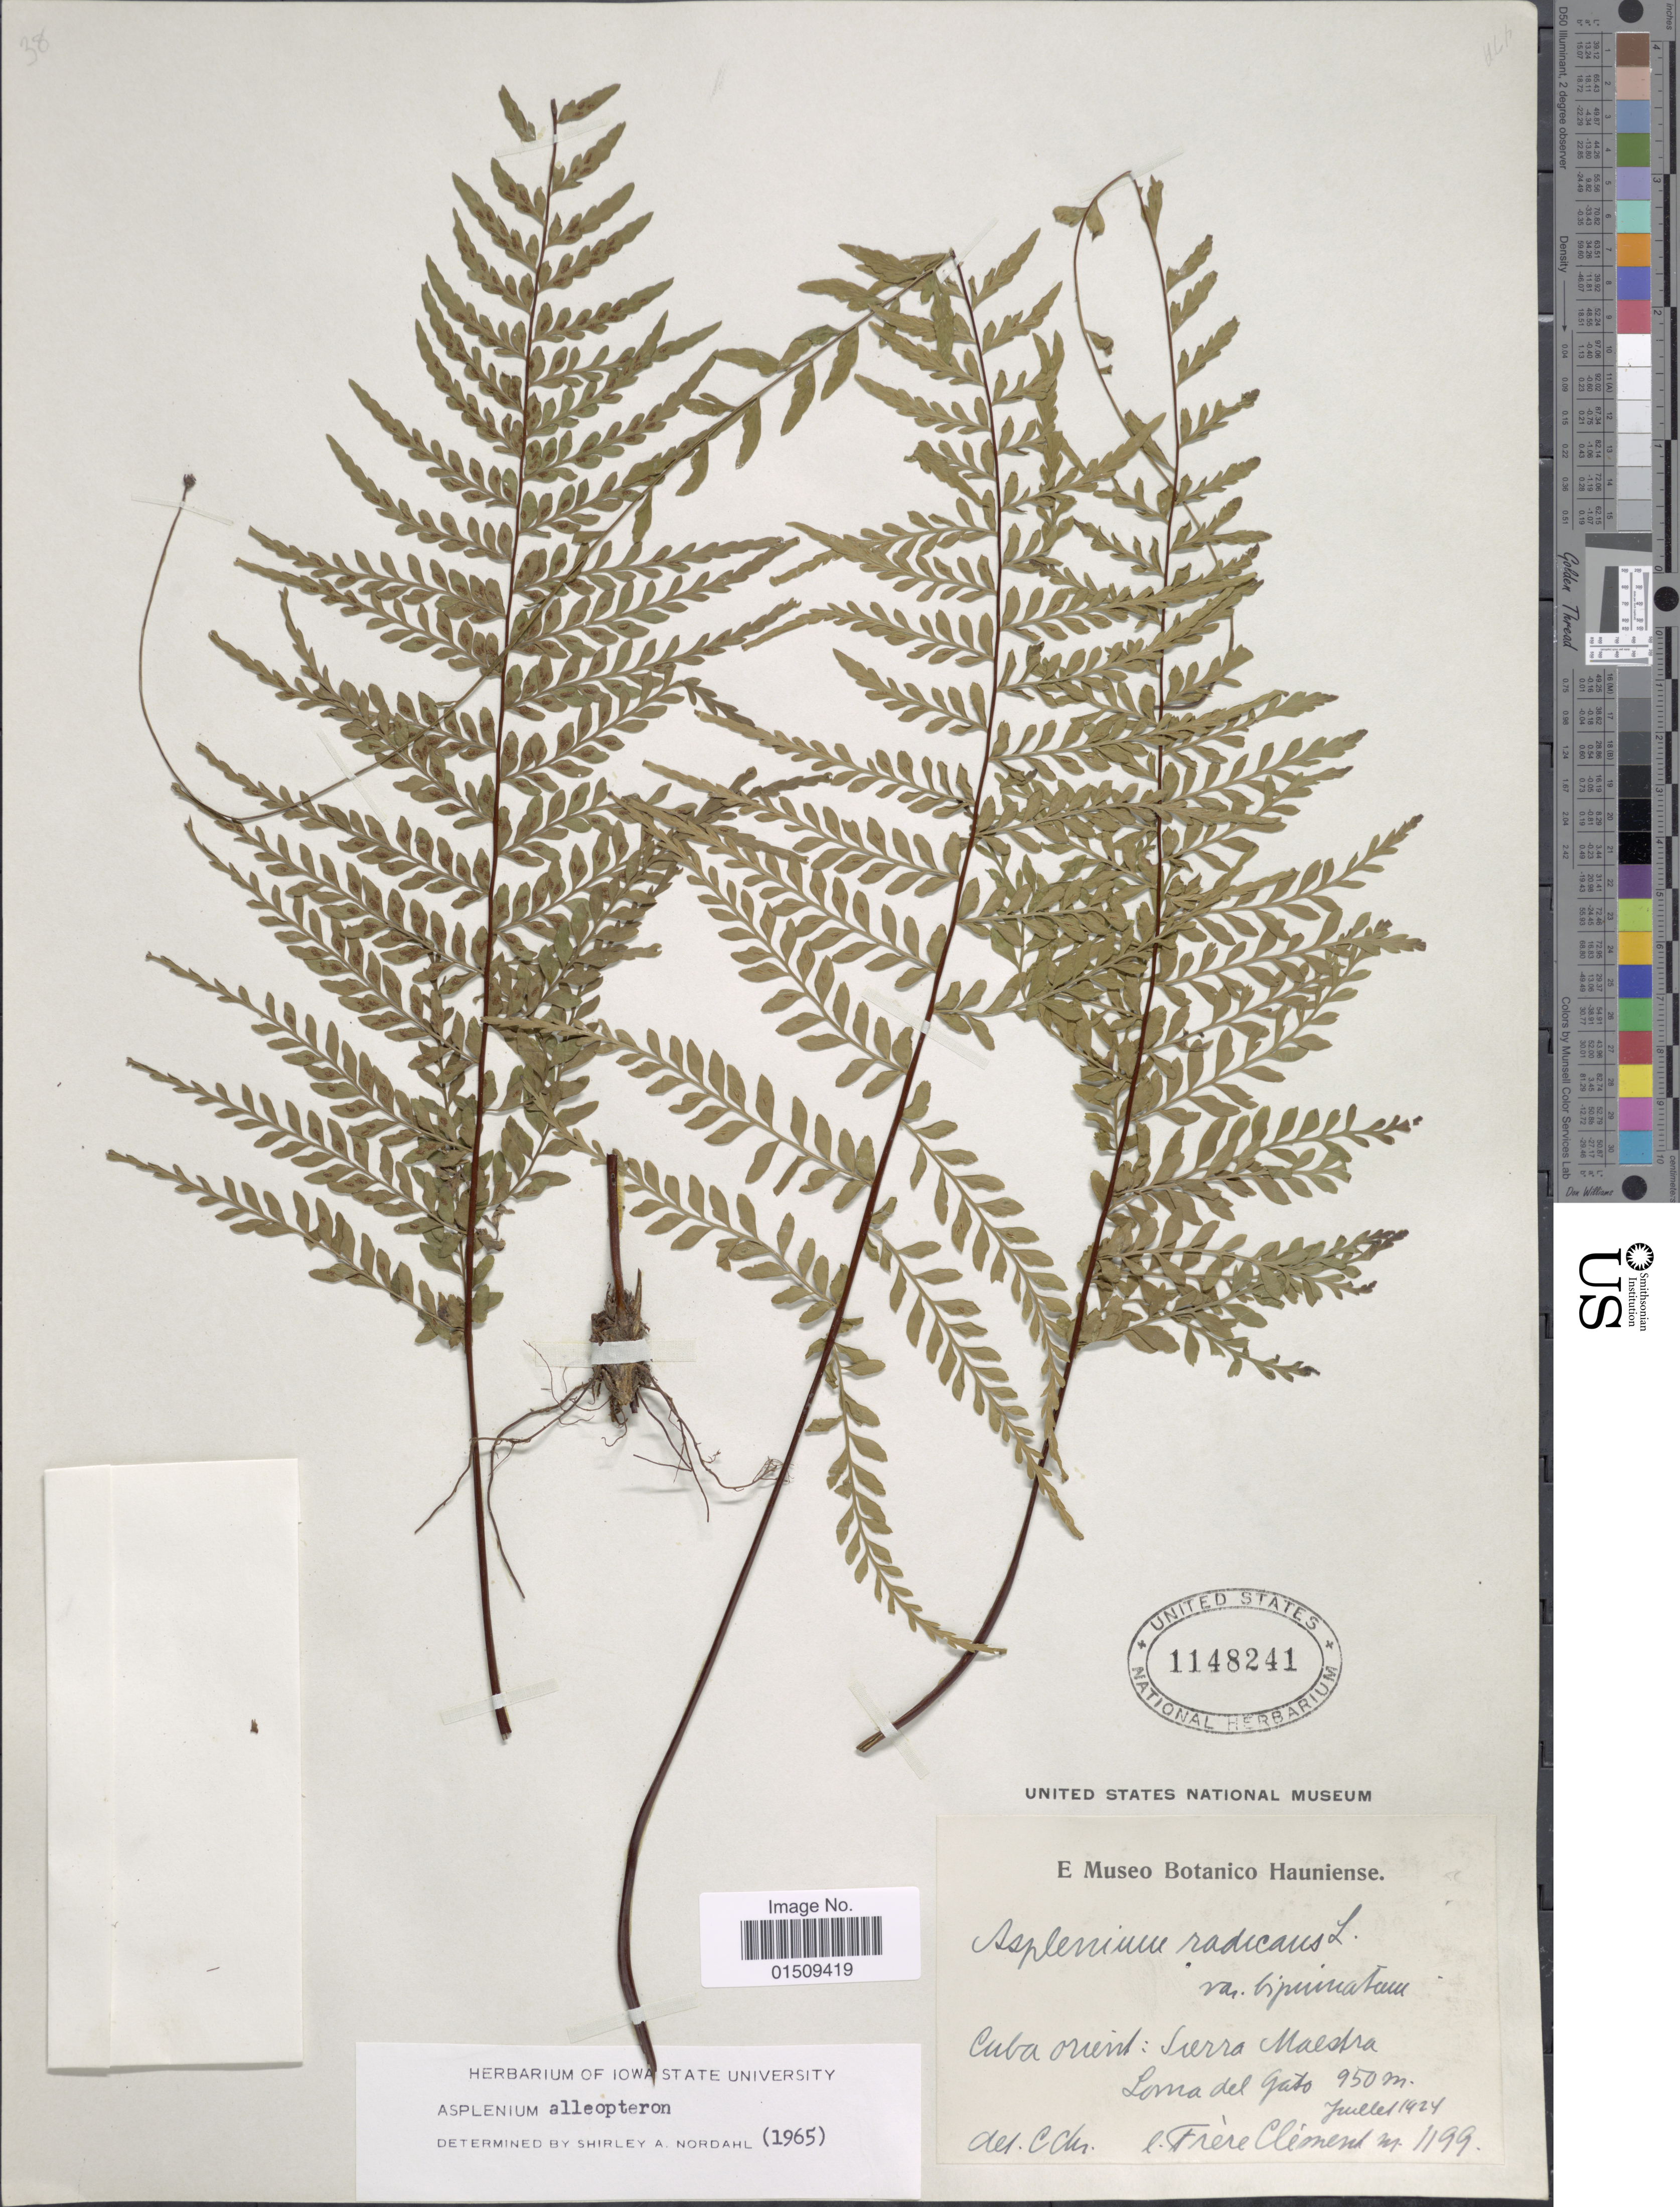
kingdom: Plantae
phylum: Tracheophyta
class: Polypodiopsida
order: Polypodiales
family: Aspleniaceae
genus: Asplenium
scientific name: Asplenium radicans var. radicans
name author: L.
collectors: B. Clement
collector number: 1199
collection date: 1924-07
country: Cuba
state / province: Oriente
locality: Cuba orient: Sierra Maestra, Loma del Gato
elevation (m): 950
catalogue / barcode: US 1148241